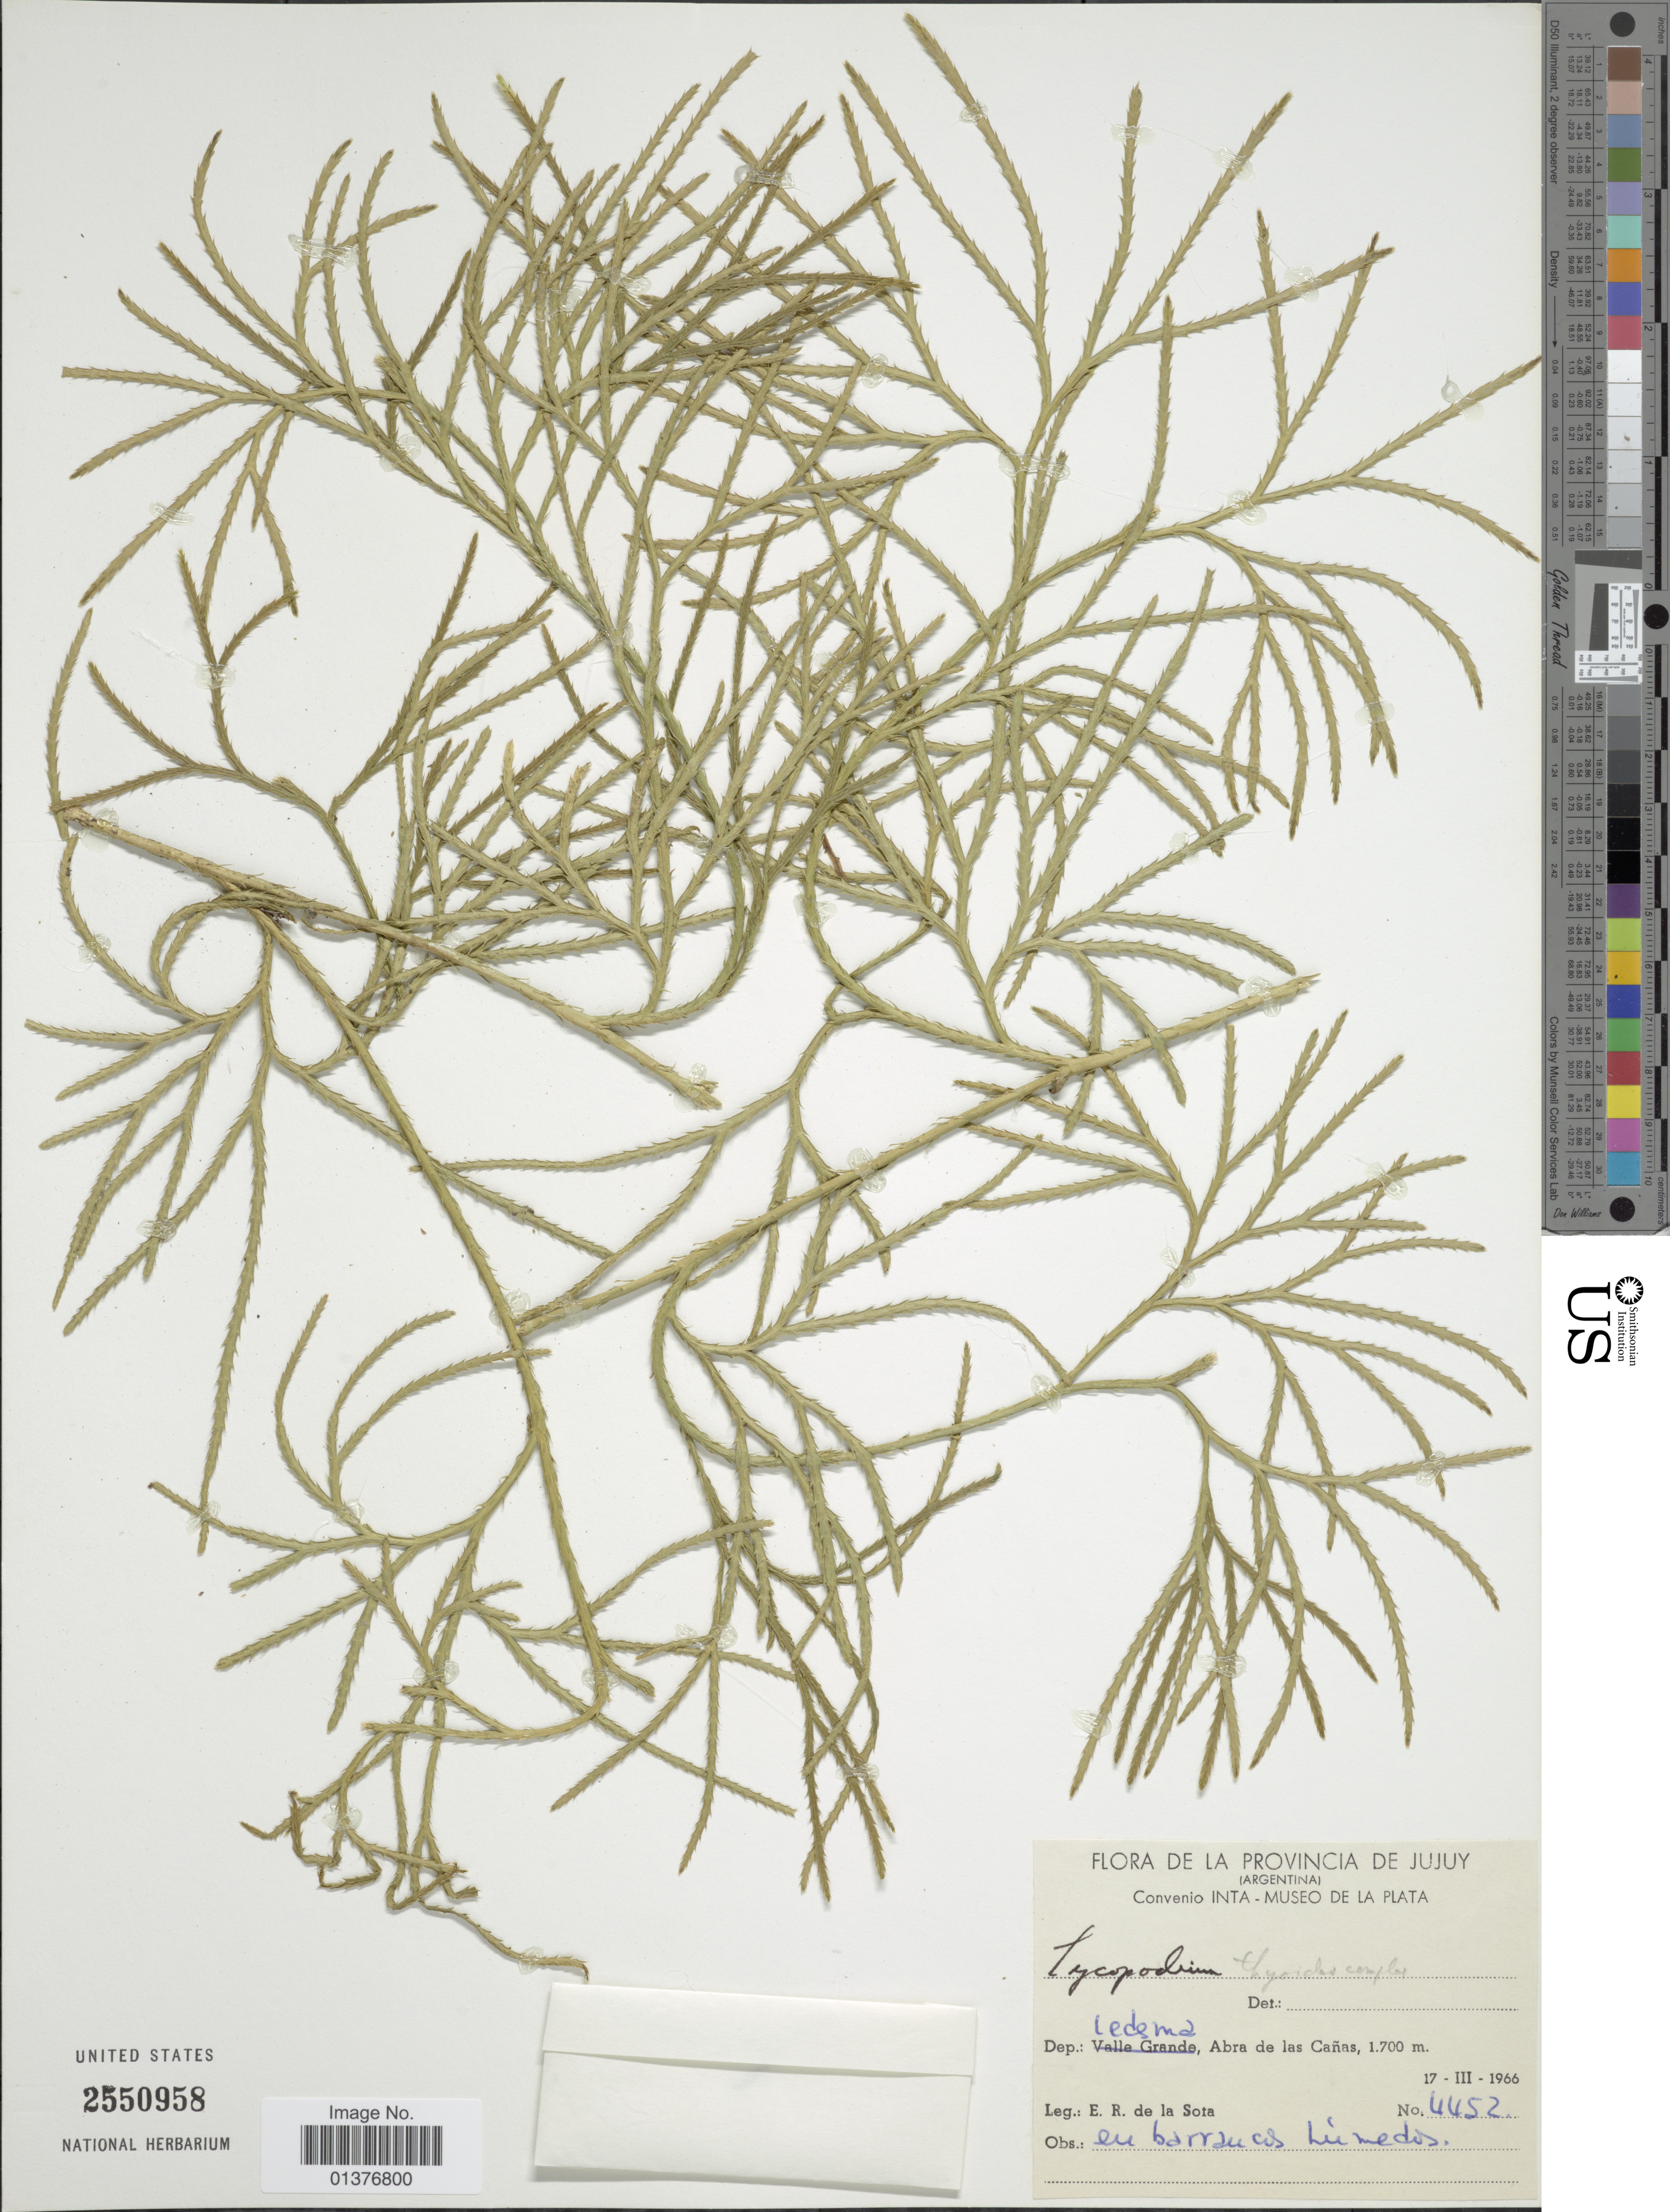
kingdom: Plantae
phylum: Tracheophyta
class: Lycopodiopsida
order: Lycopodiales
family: Lycopodiaceae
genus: Diphasiastrum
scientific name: Diphasiastrum thyoides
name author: (Humb. & Bonpl. ex Willd.) Holub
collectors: E. R. de la Sota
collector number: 4452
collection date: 1966-03-17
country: Argentina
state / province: Jujuy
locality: Ledema, Abra de las Cañas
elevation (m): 1700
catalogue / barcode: US 2550958